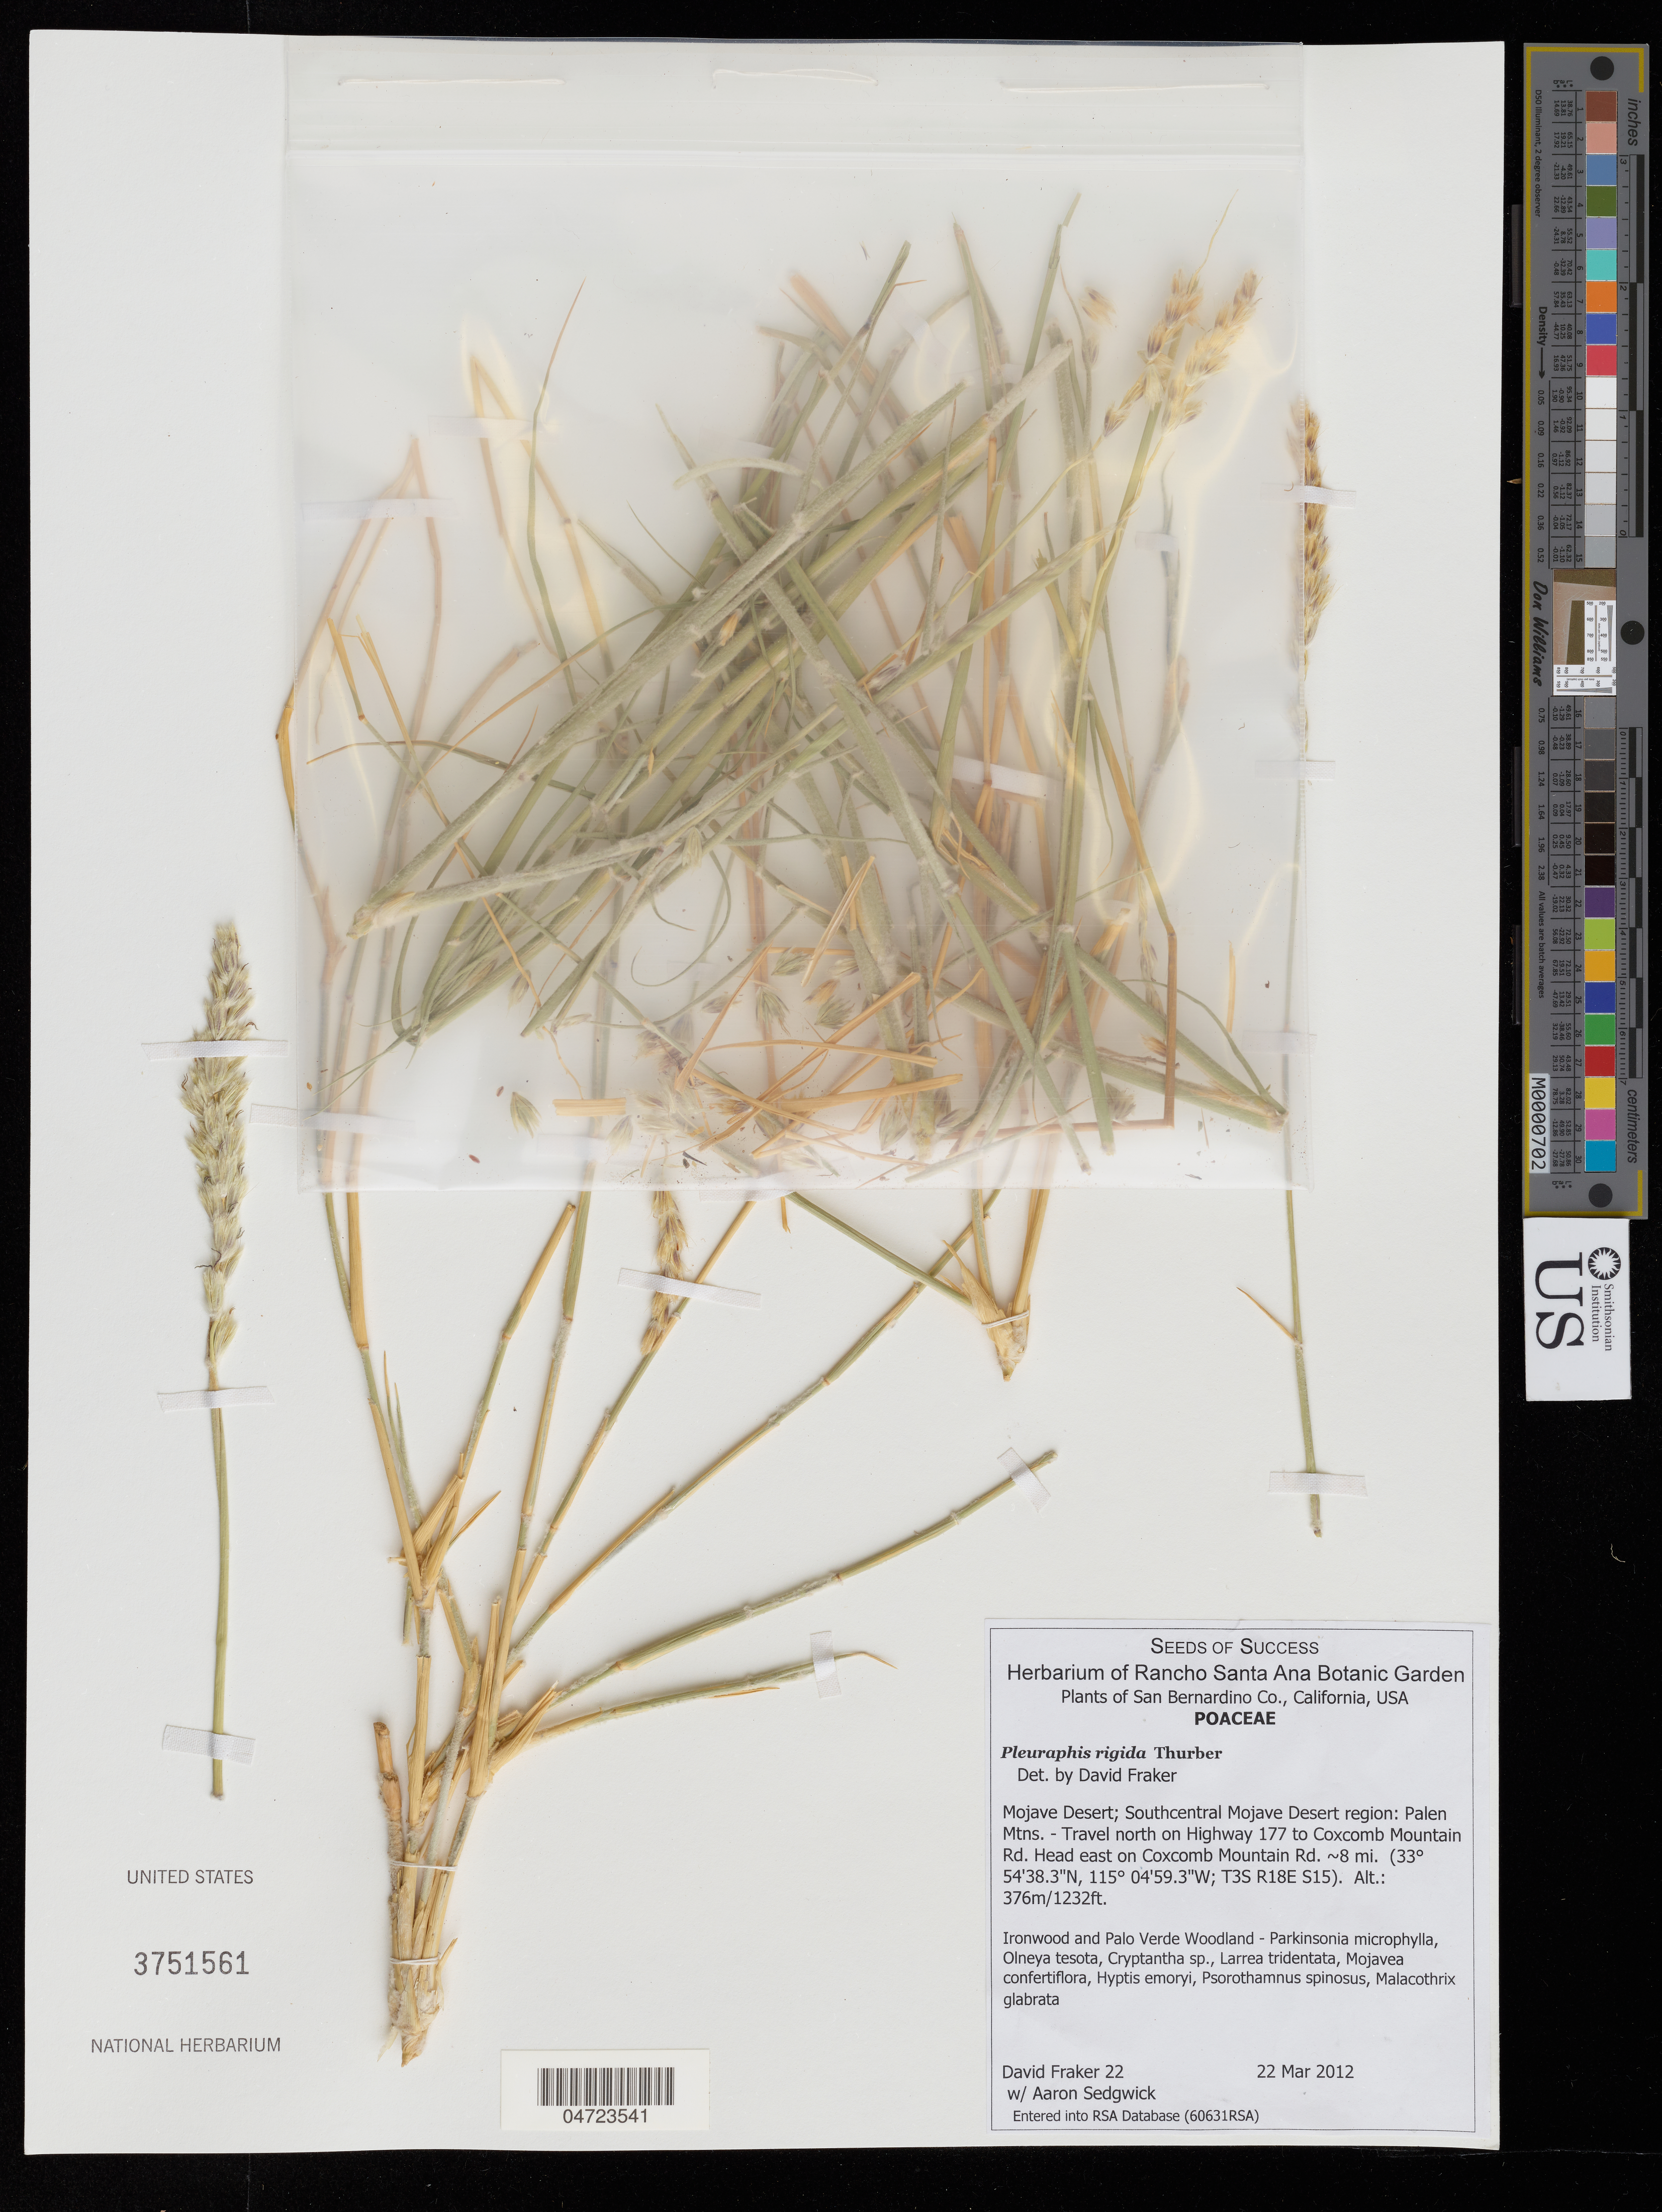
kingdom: Plantae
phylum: Tracheophyta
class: Liliopsida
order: Poales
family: Poaceae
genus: Pleuraphis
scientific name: Pleuraphis rigida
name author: Thurb. in S. Watson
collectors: D. Fraker & A. Sedgwick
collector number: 22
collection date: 2012-03-22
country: United States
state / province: California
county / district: San Bernardino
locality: San Bernardino Co. Mojave Desert; Southcentral Mojave Desert region: Palen Mtns. - Travel north on Highway 177 to Coxcomb Mountain Rd. Head east on Coxcomb Mountain Rd. ~8 mi. (T3S R18E S15).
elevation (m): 376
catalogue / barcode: US 3751561